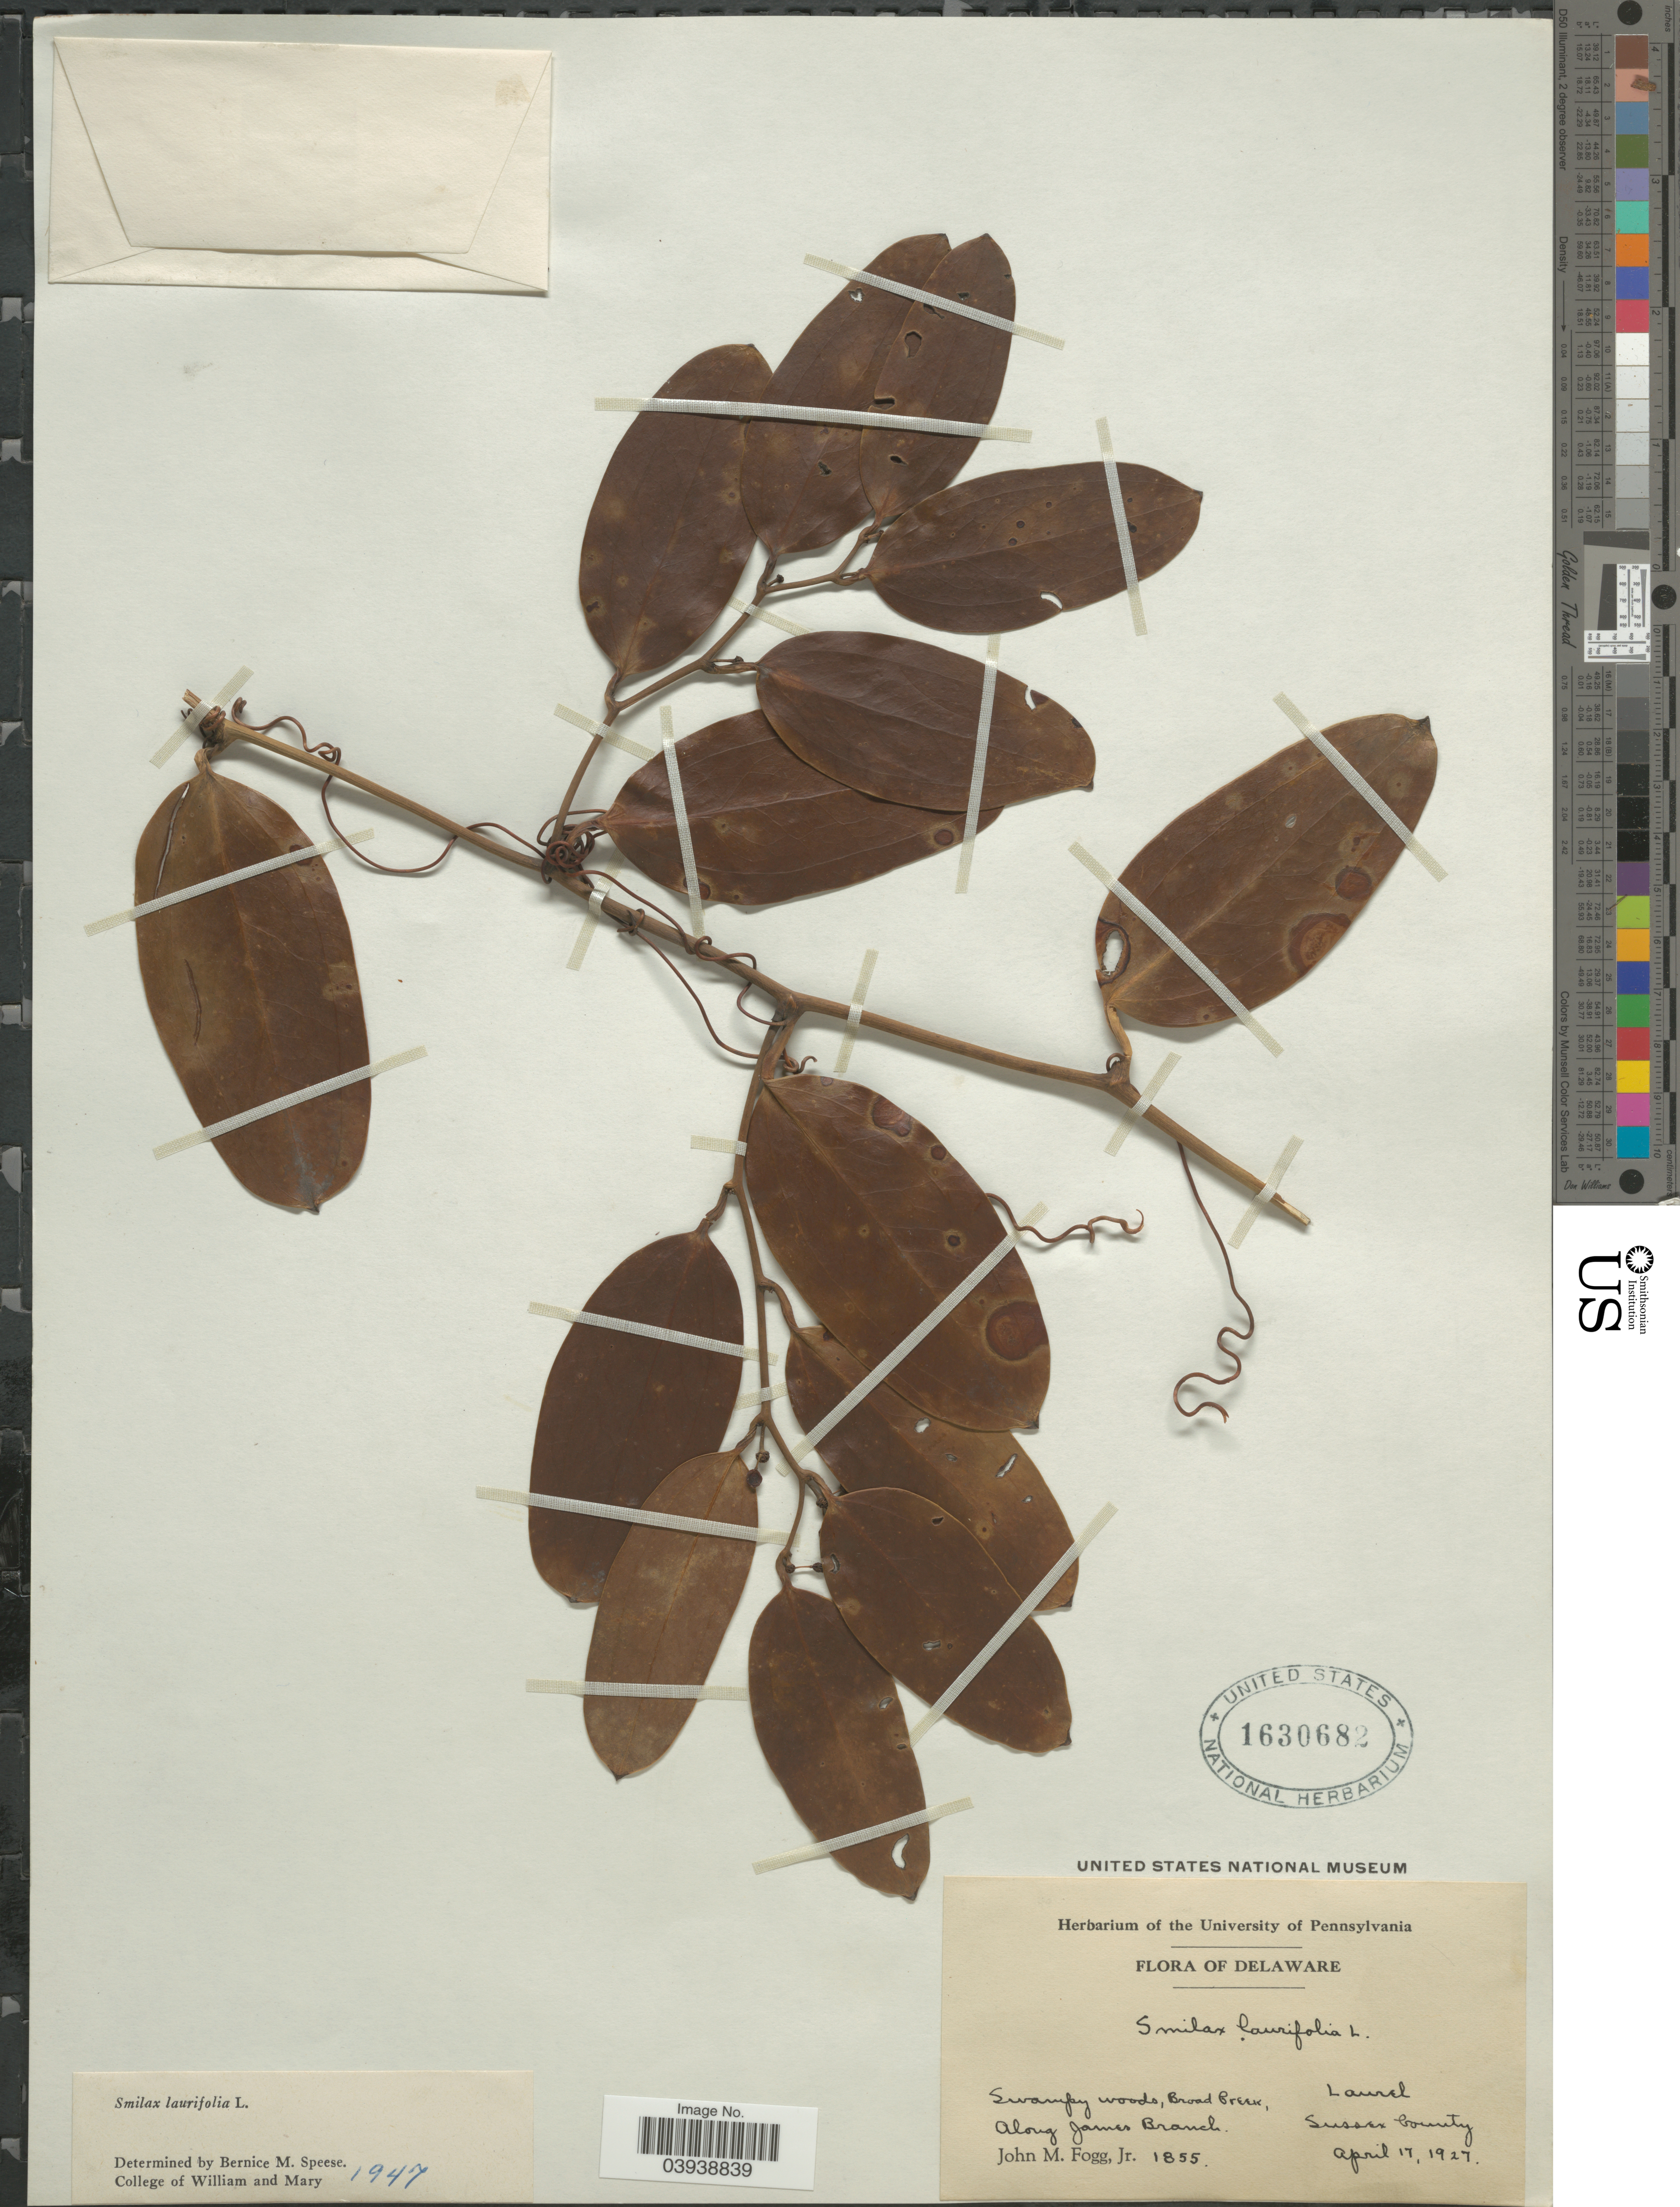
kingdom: Plantae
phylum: Tracheophyta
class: Liliopsida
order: Liliales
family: Smilacaceae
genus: Smilax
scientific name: Smilax laurifolia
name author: L.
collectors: J. Fogg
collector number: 1855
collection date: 1927-04-17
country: United States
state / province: Delaware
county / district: Sussex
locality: Swampy woods, Broad Creek, Along James Branch. Laurel. Sussex County.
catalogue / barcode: US 1630682